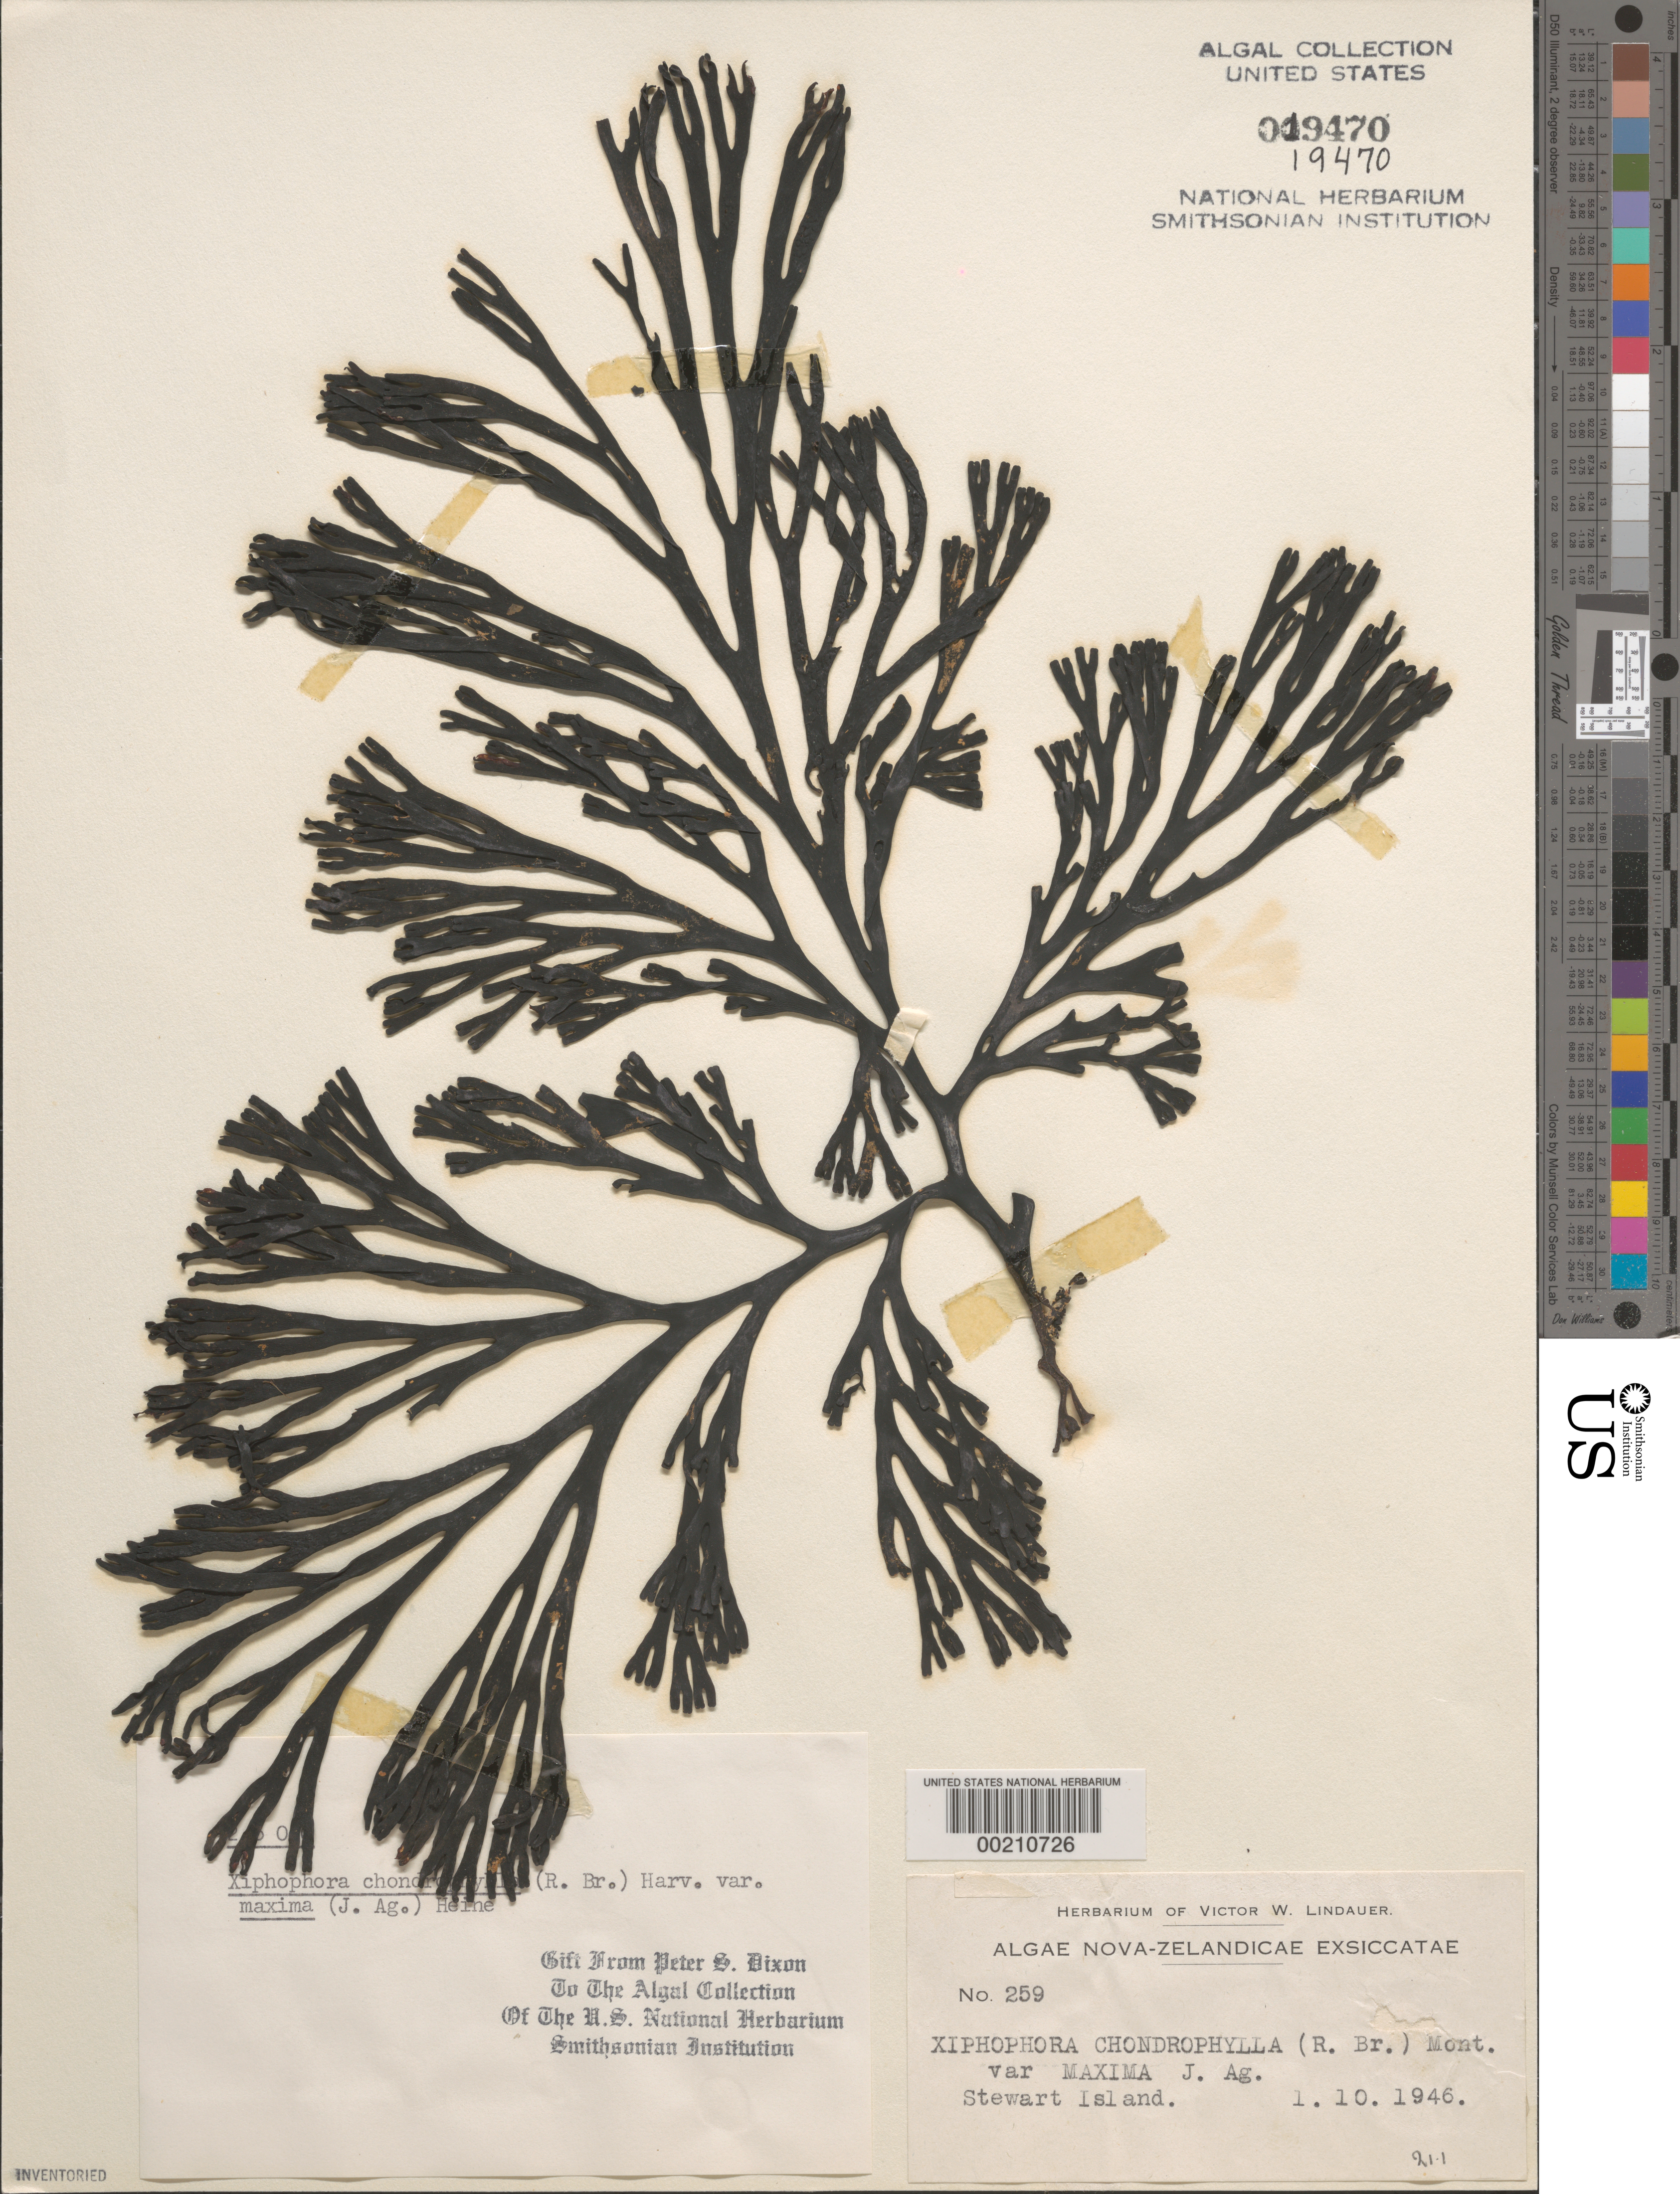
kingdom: Chromista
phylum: Ochrophyta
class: Phaeophyceae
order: Fucales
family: Xiphophoraceae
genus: Xiphophora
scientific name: Xiphophora chondrophylla var. maxima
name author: (J. Agardh) E.M. Heine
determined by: Dixon, P. S.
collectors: V. Lindauer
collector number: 259 & PSD 2600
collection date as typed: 01 Oct 1946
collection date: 1946-10-01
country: New Zealand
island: Stewart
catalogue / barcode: US 19470